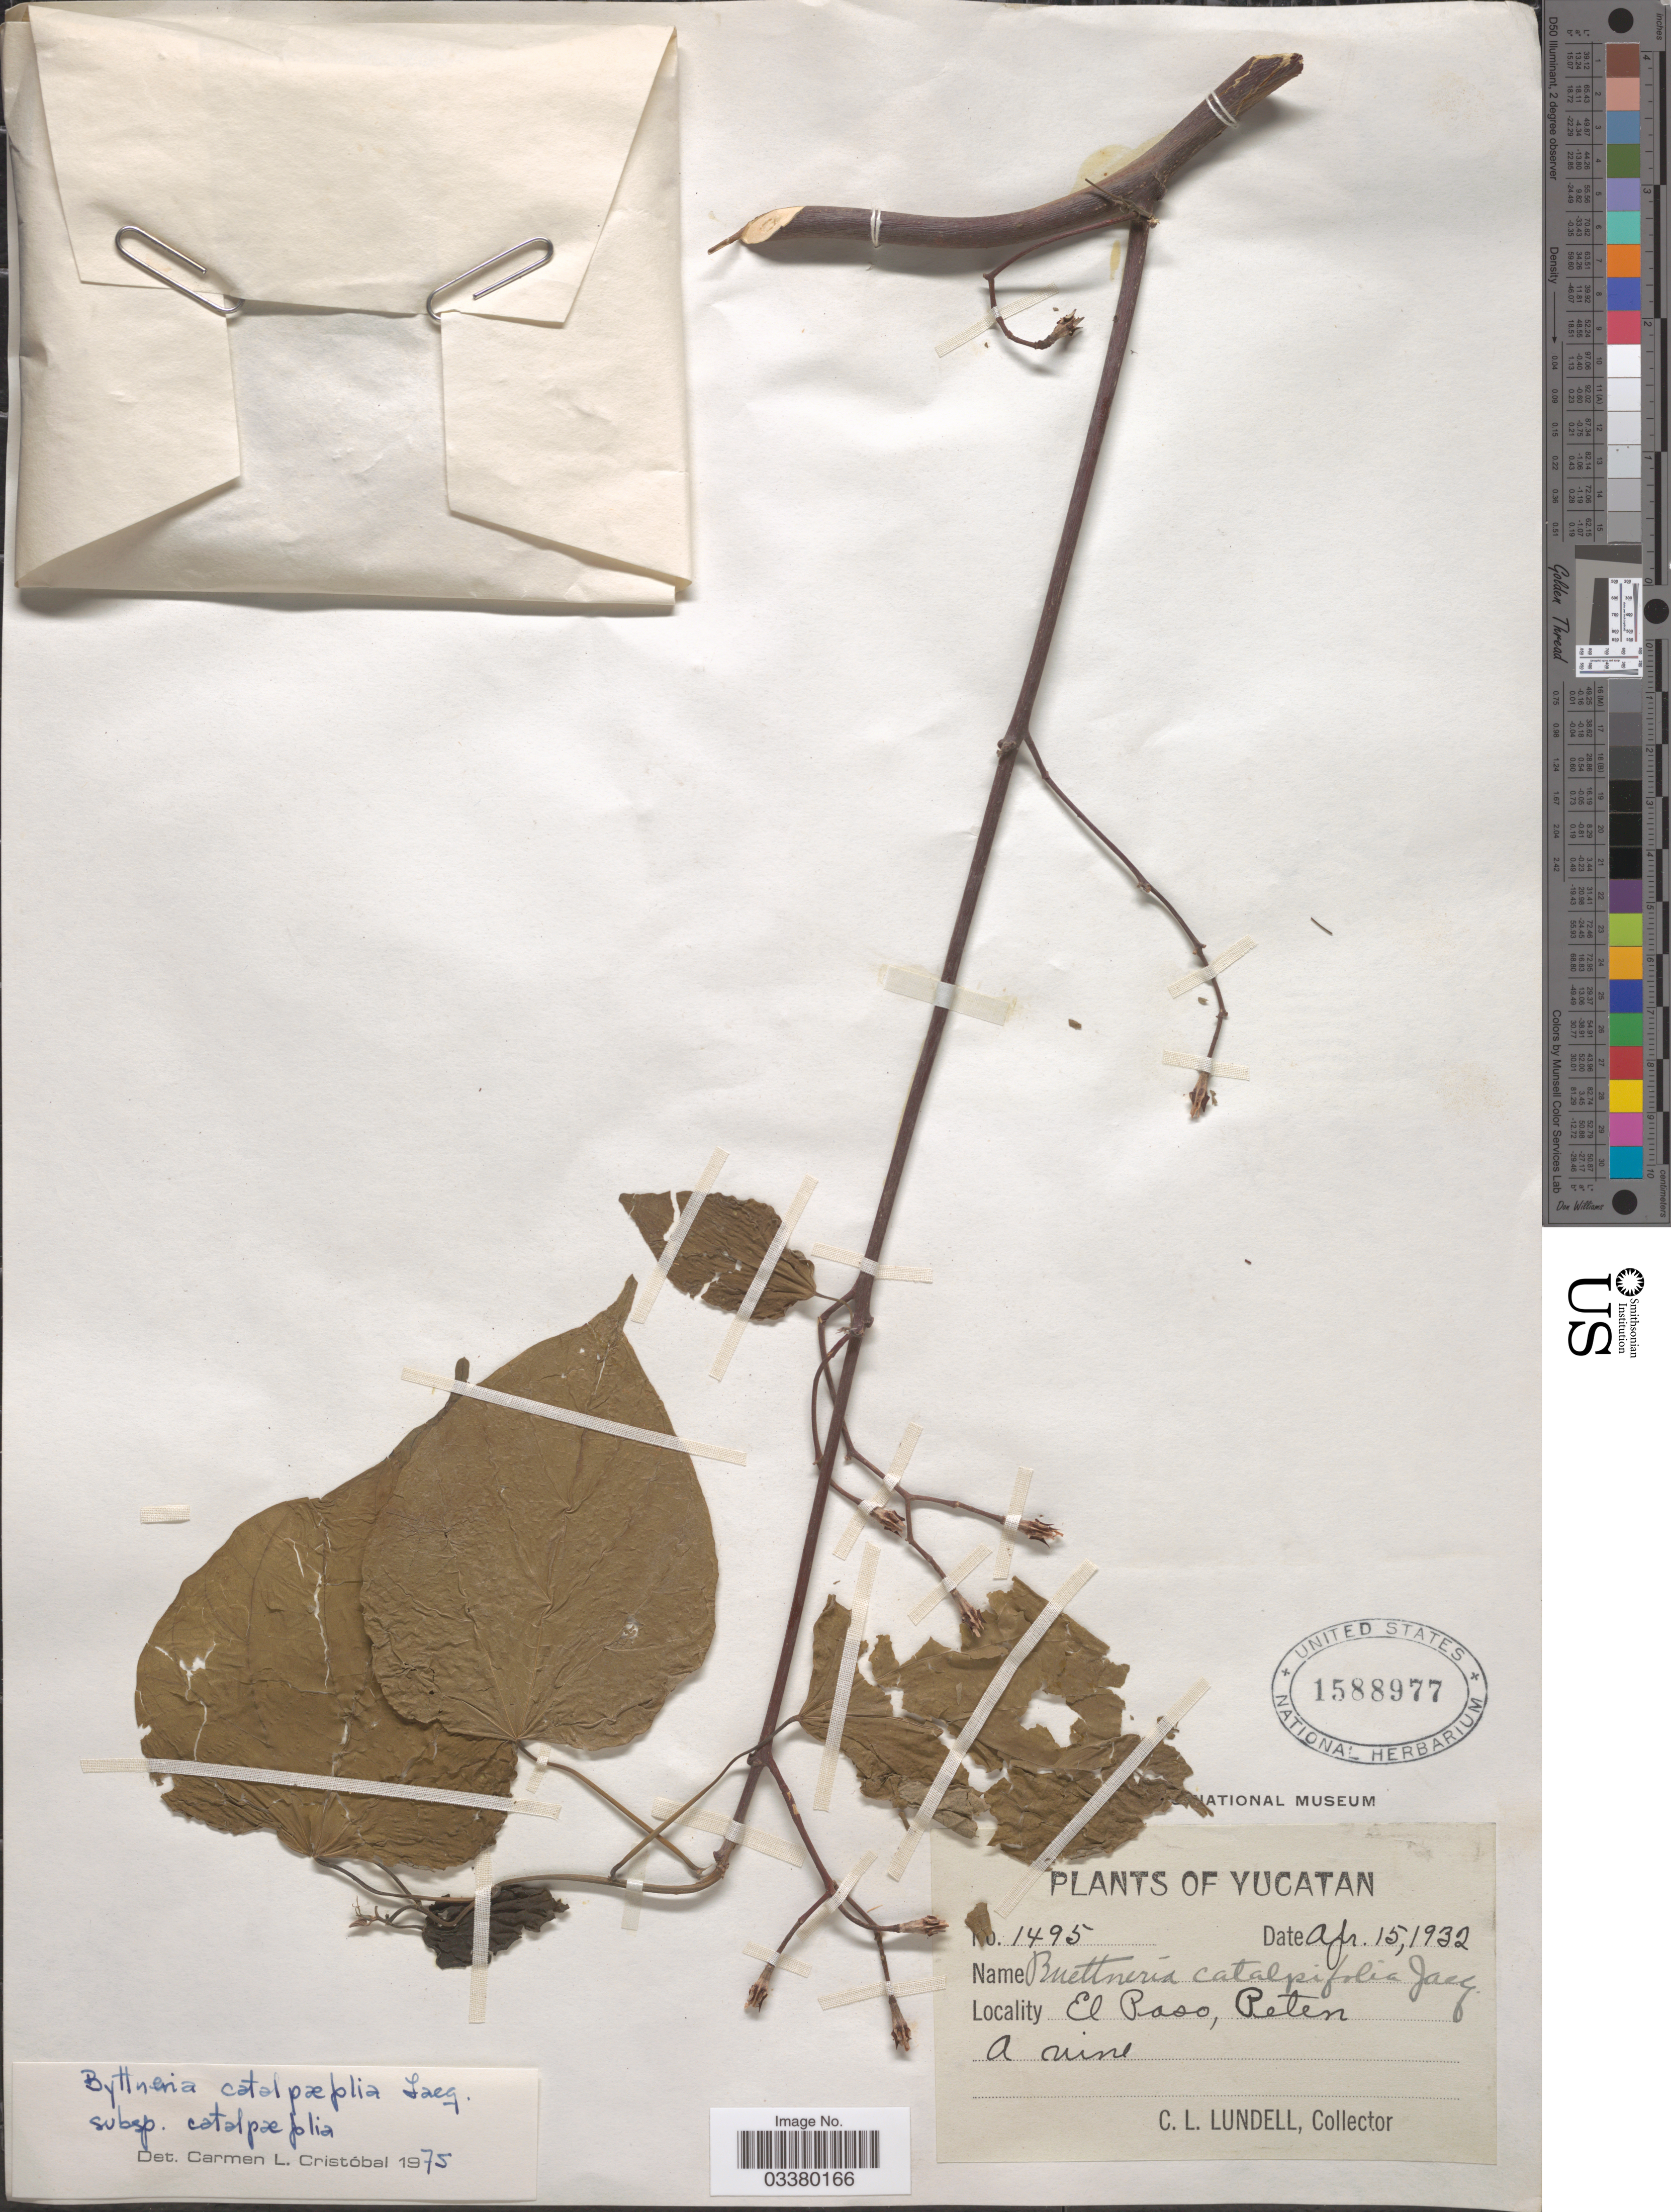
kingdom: Plantae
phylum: Tracheophyta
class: Magnoliopsida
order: Malvales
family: Malvaceae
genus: Byttneria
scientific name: Byttneria catalpifolia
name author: Jacq.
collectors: C. L. Lundell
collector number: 1495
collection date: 1932-04-15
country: Guatemala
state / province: El Petén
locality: El Paso, Peten.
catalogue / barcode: US 1588977